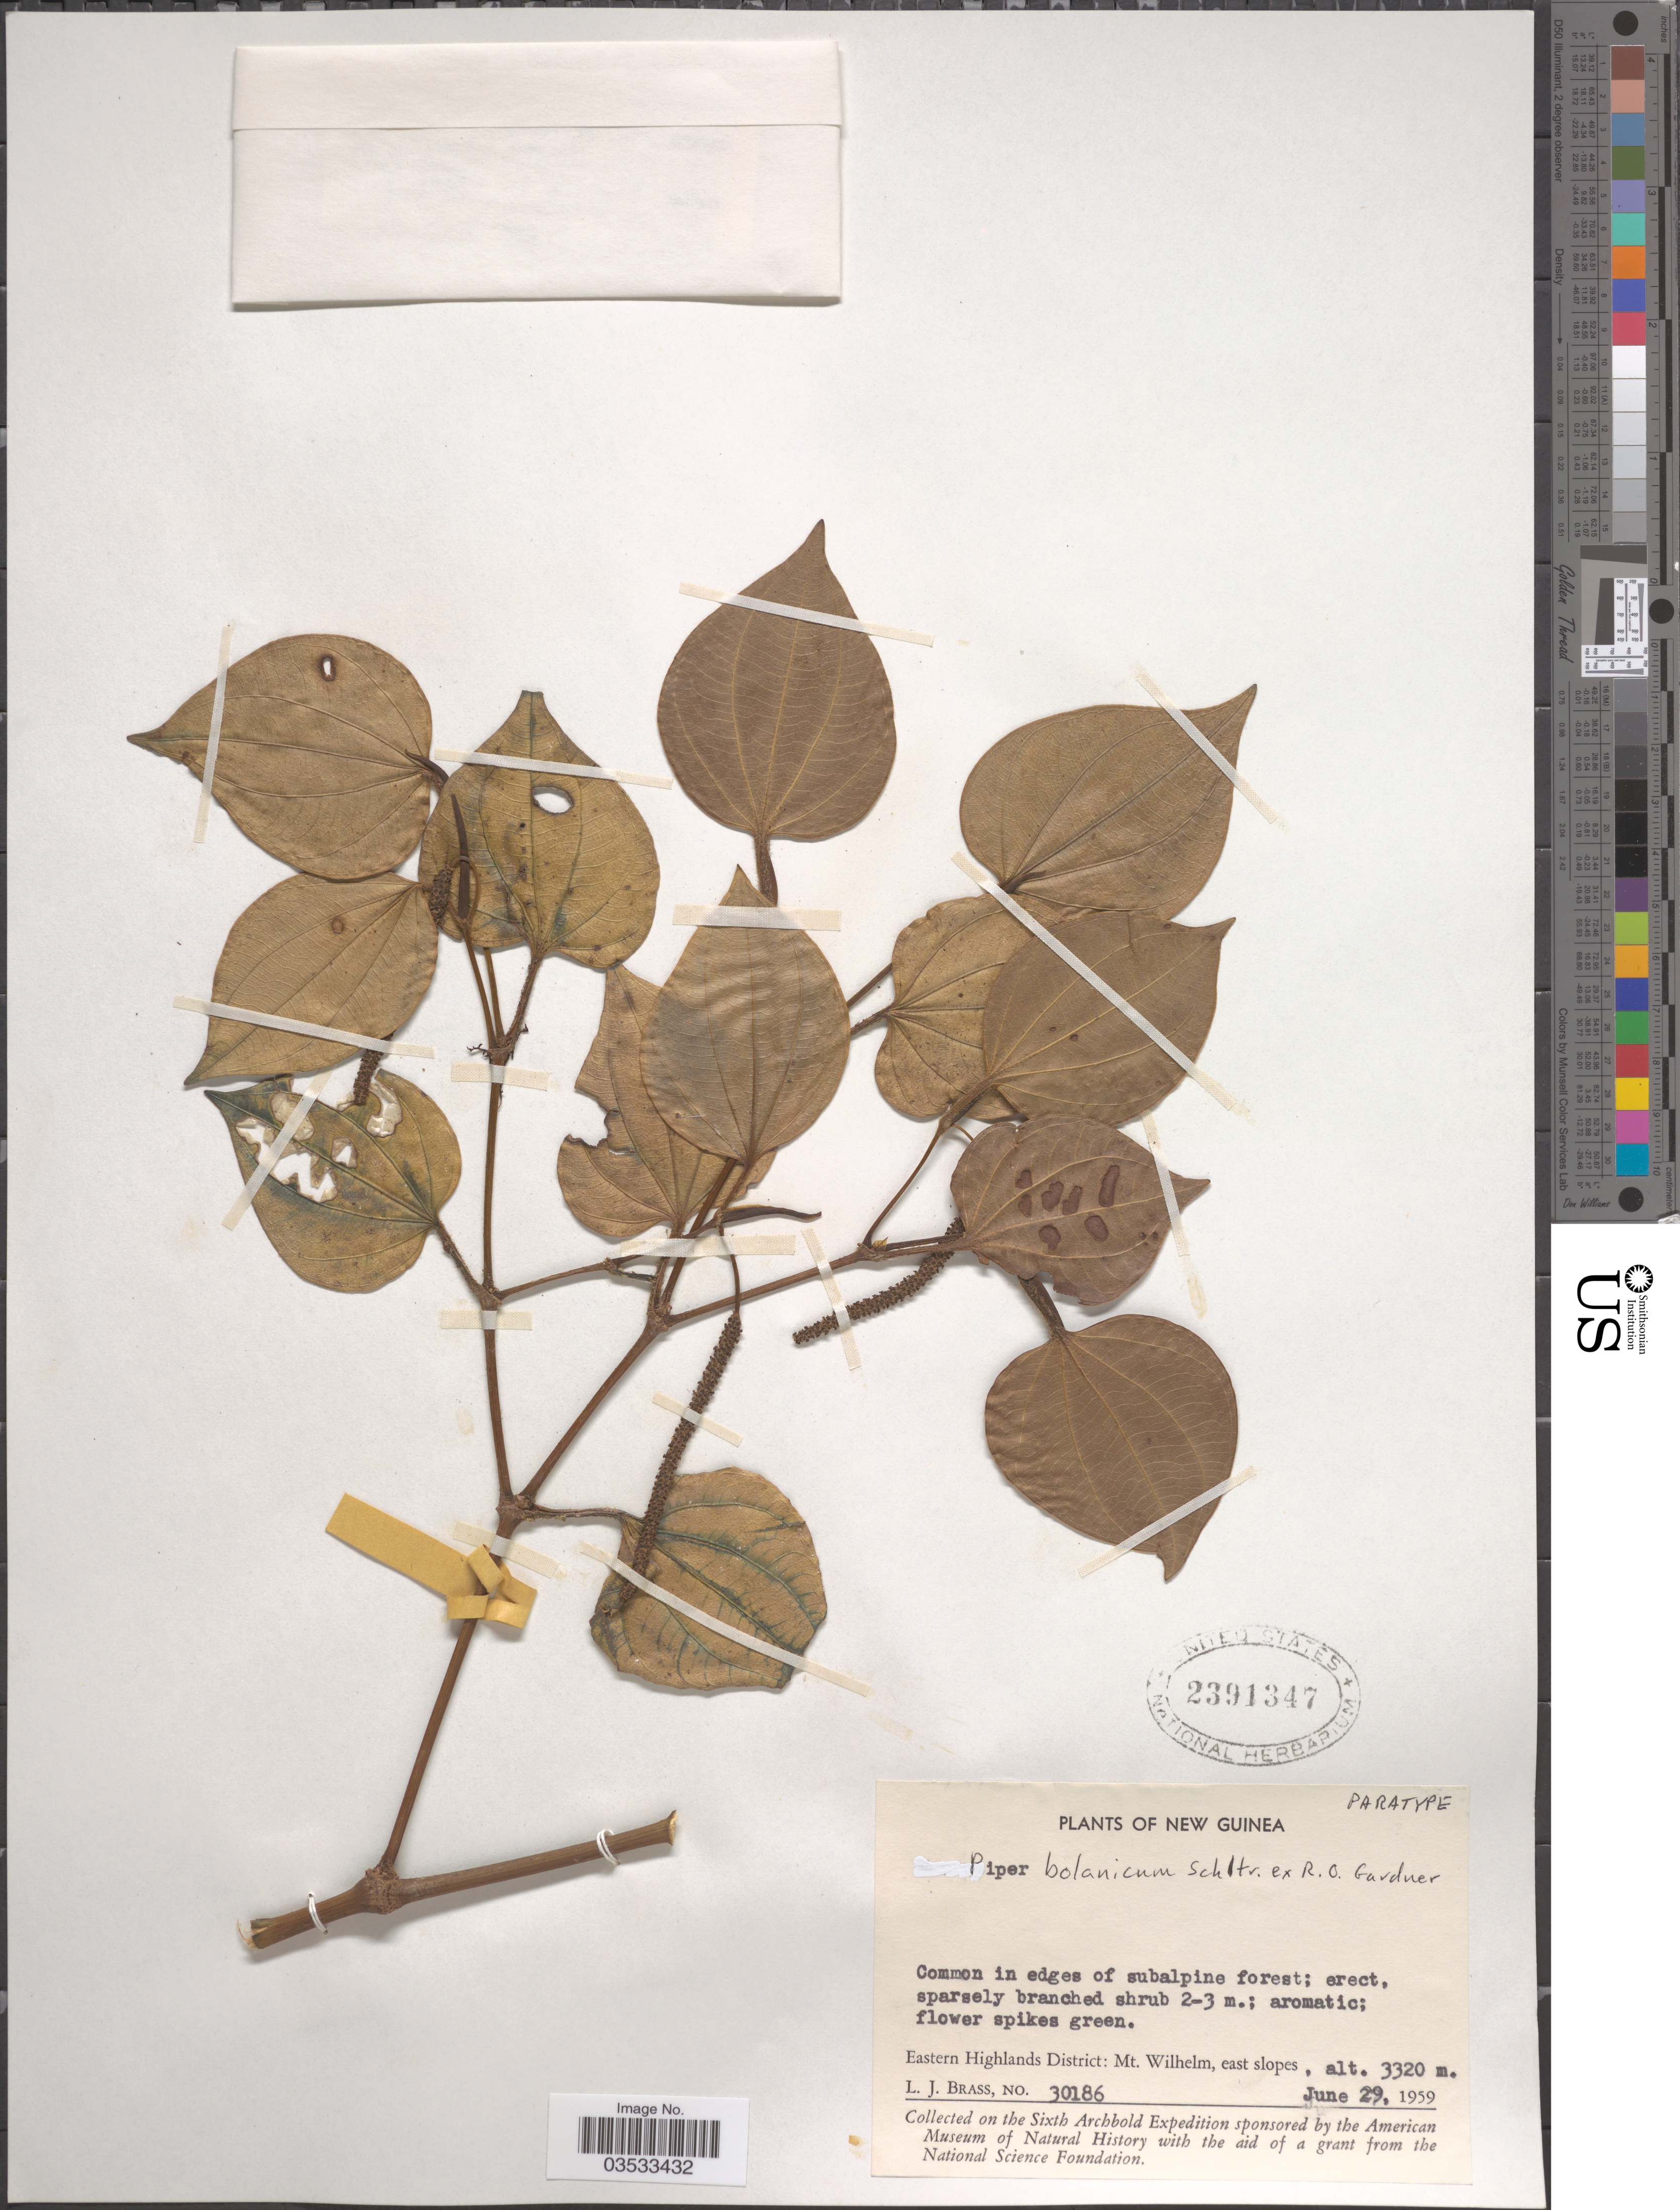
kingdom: Plantae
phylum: Tracheophyta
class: Magnoliopsida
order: Piperales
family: Piperaceae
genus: Piper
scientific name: Piper bolanicum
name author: Schltr. ex R.O. Gardner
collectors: L. J. Brass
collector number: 30186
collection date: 1959-06-29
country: Papua New Guinea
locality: New Guinea. Eastern Highlands District: Mt. Wilhelm, east slopes.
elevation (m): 3320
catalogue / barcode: US 2391347